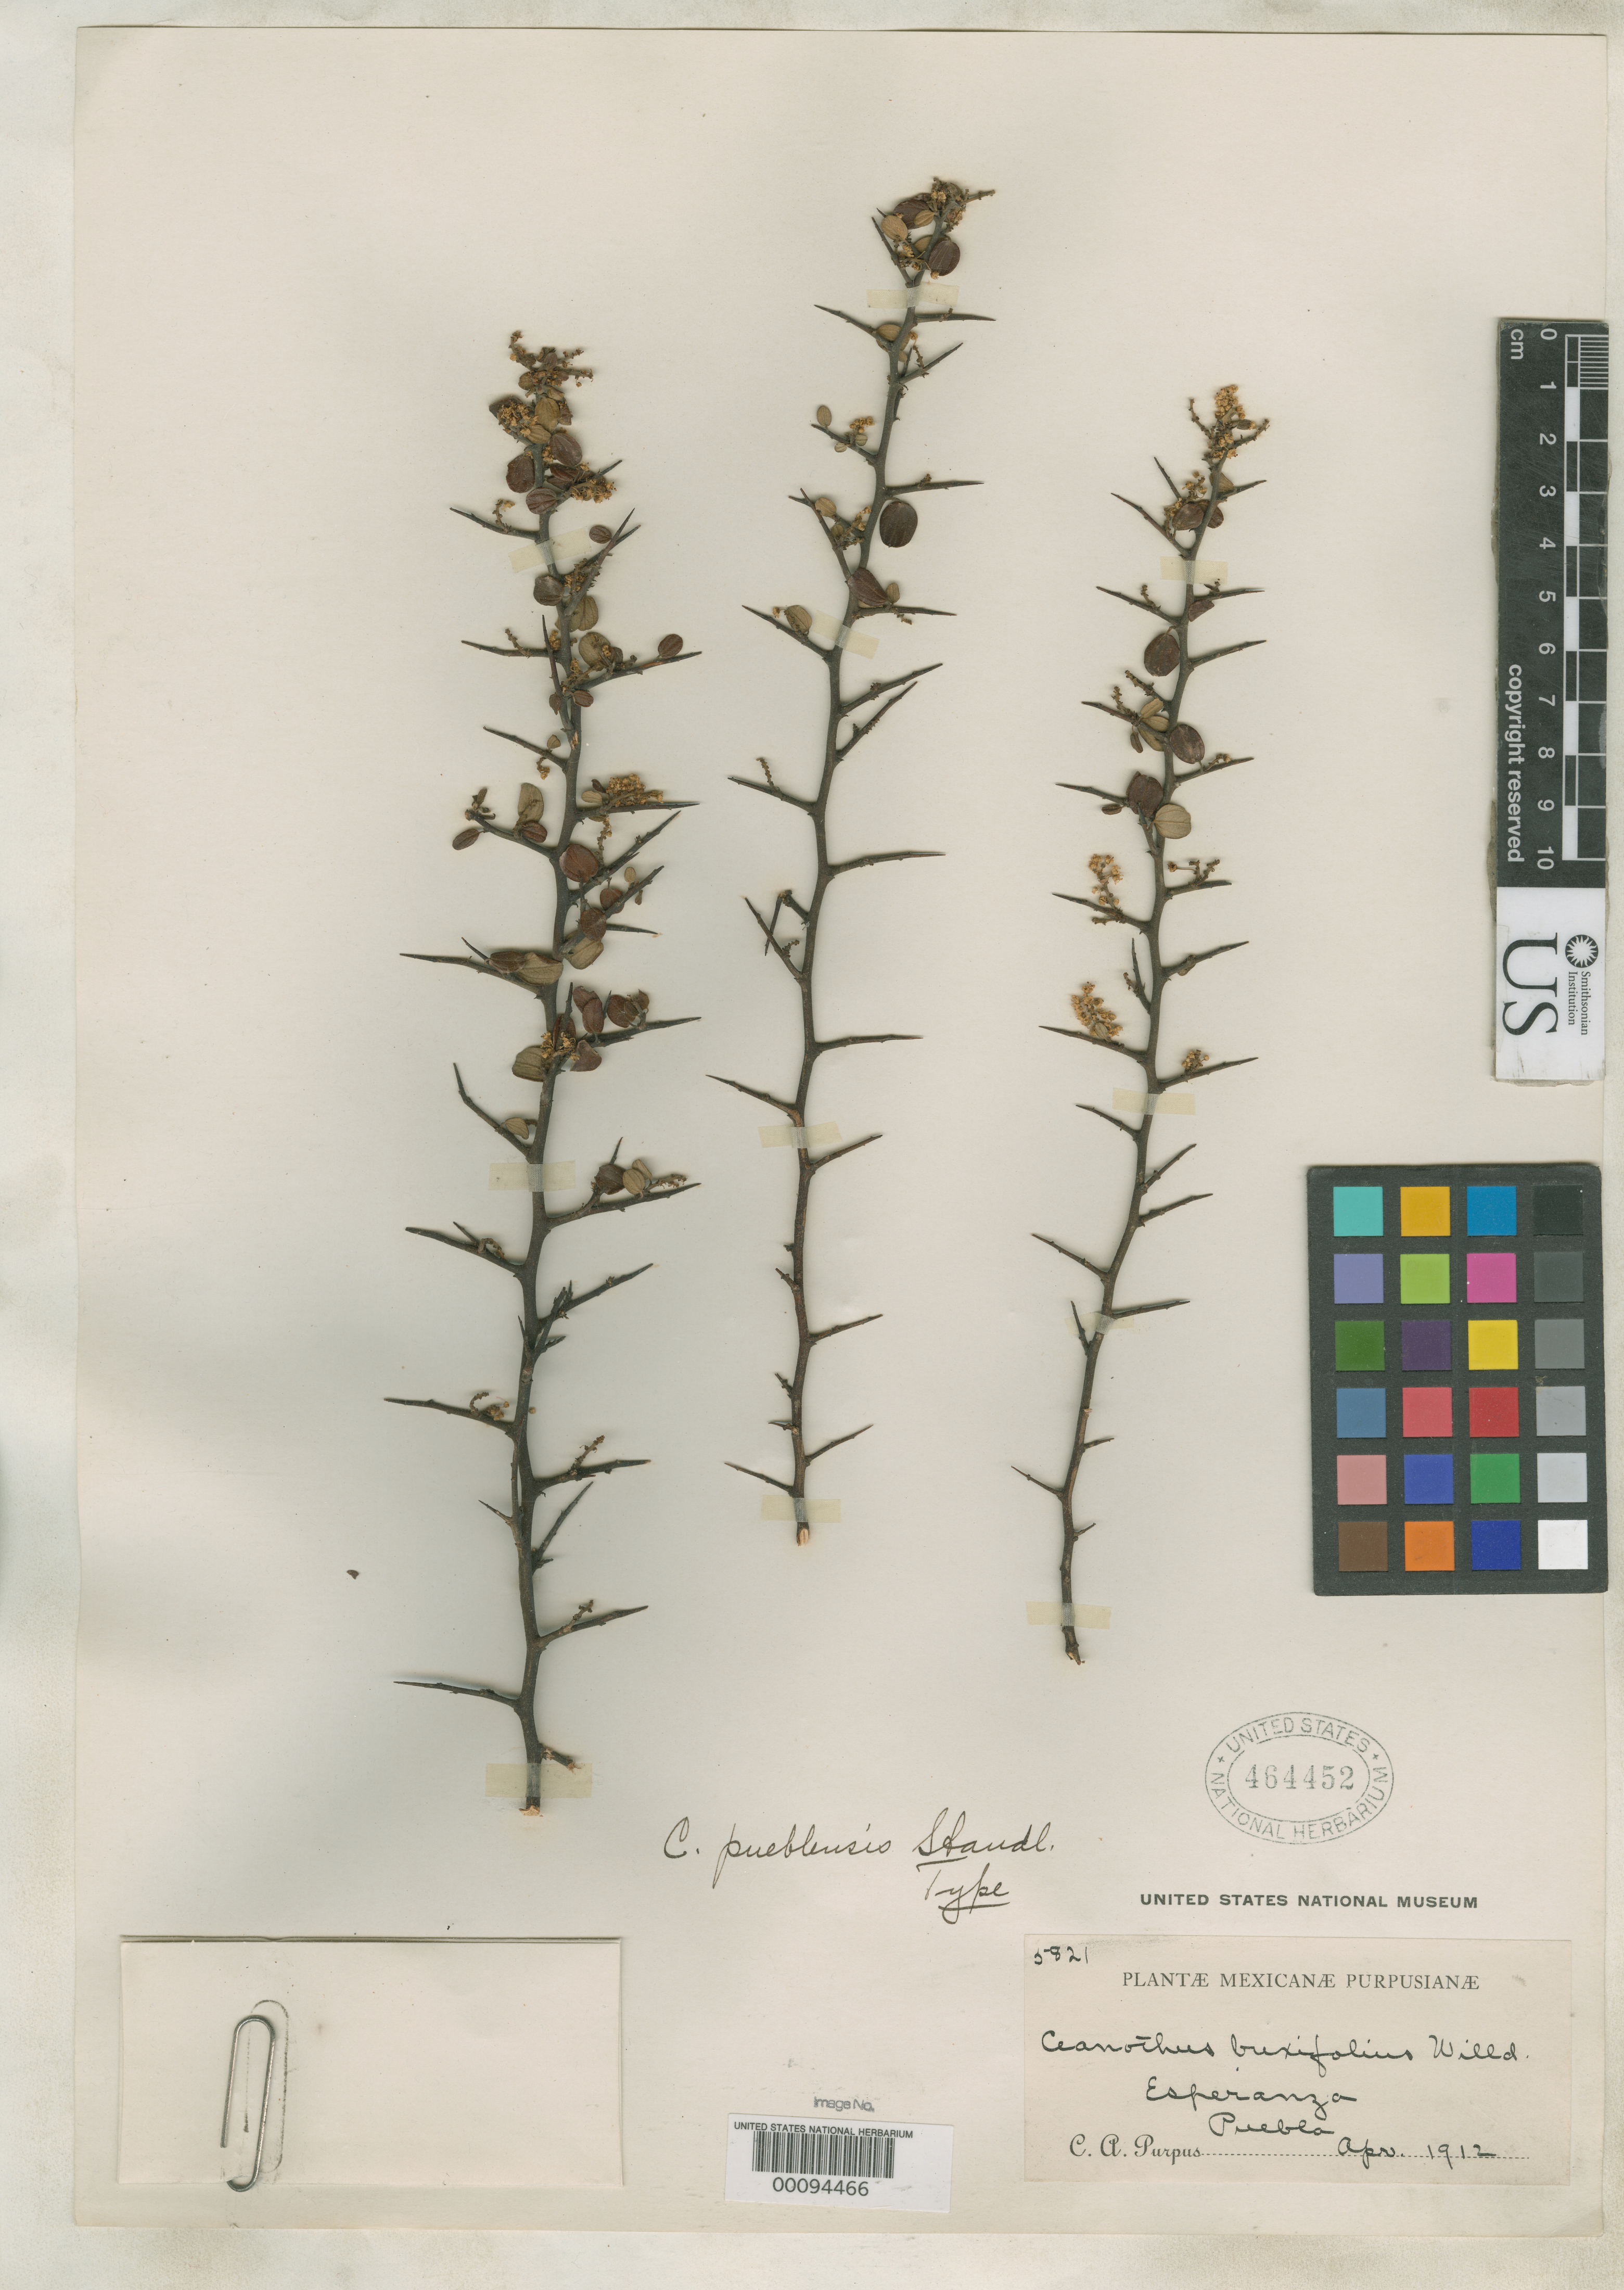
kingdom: Plantae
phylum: Tracheophyta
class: Magnoliopsida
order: Rosales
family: Rhamnaceae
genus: Ceanothus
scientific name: Ceanothus pueblensis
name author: Standl.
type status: Holotype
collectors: C. A. Purpus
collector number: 5821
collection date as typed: Apr 1912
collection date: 1912-04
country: Mexico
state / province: Puebla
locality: Esperanza.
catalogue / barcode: US 464452